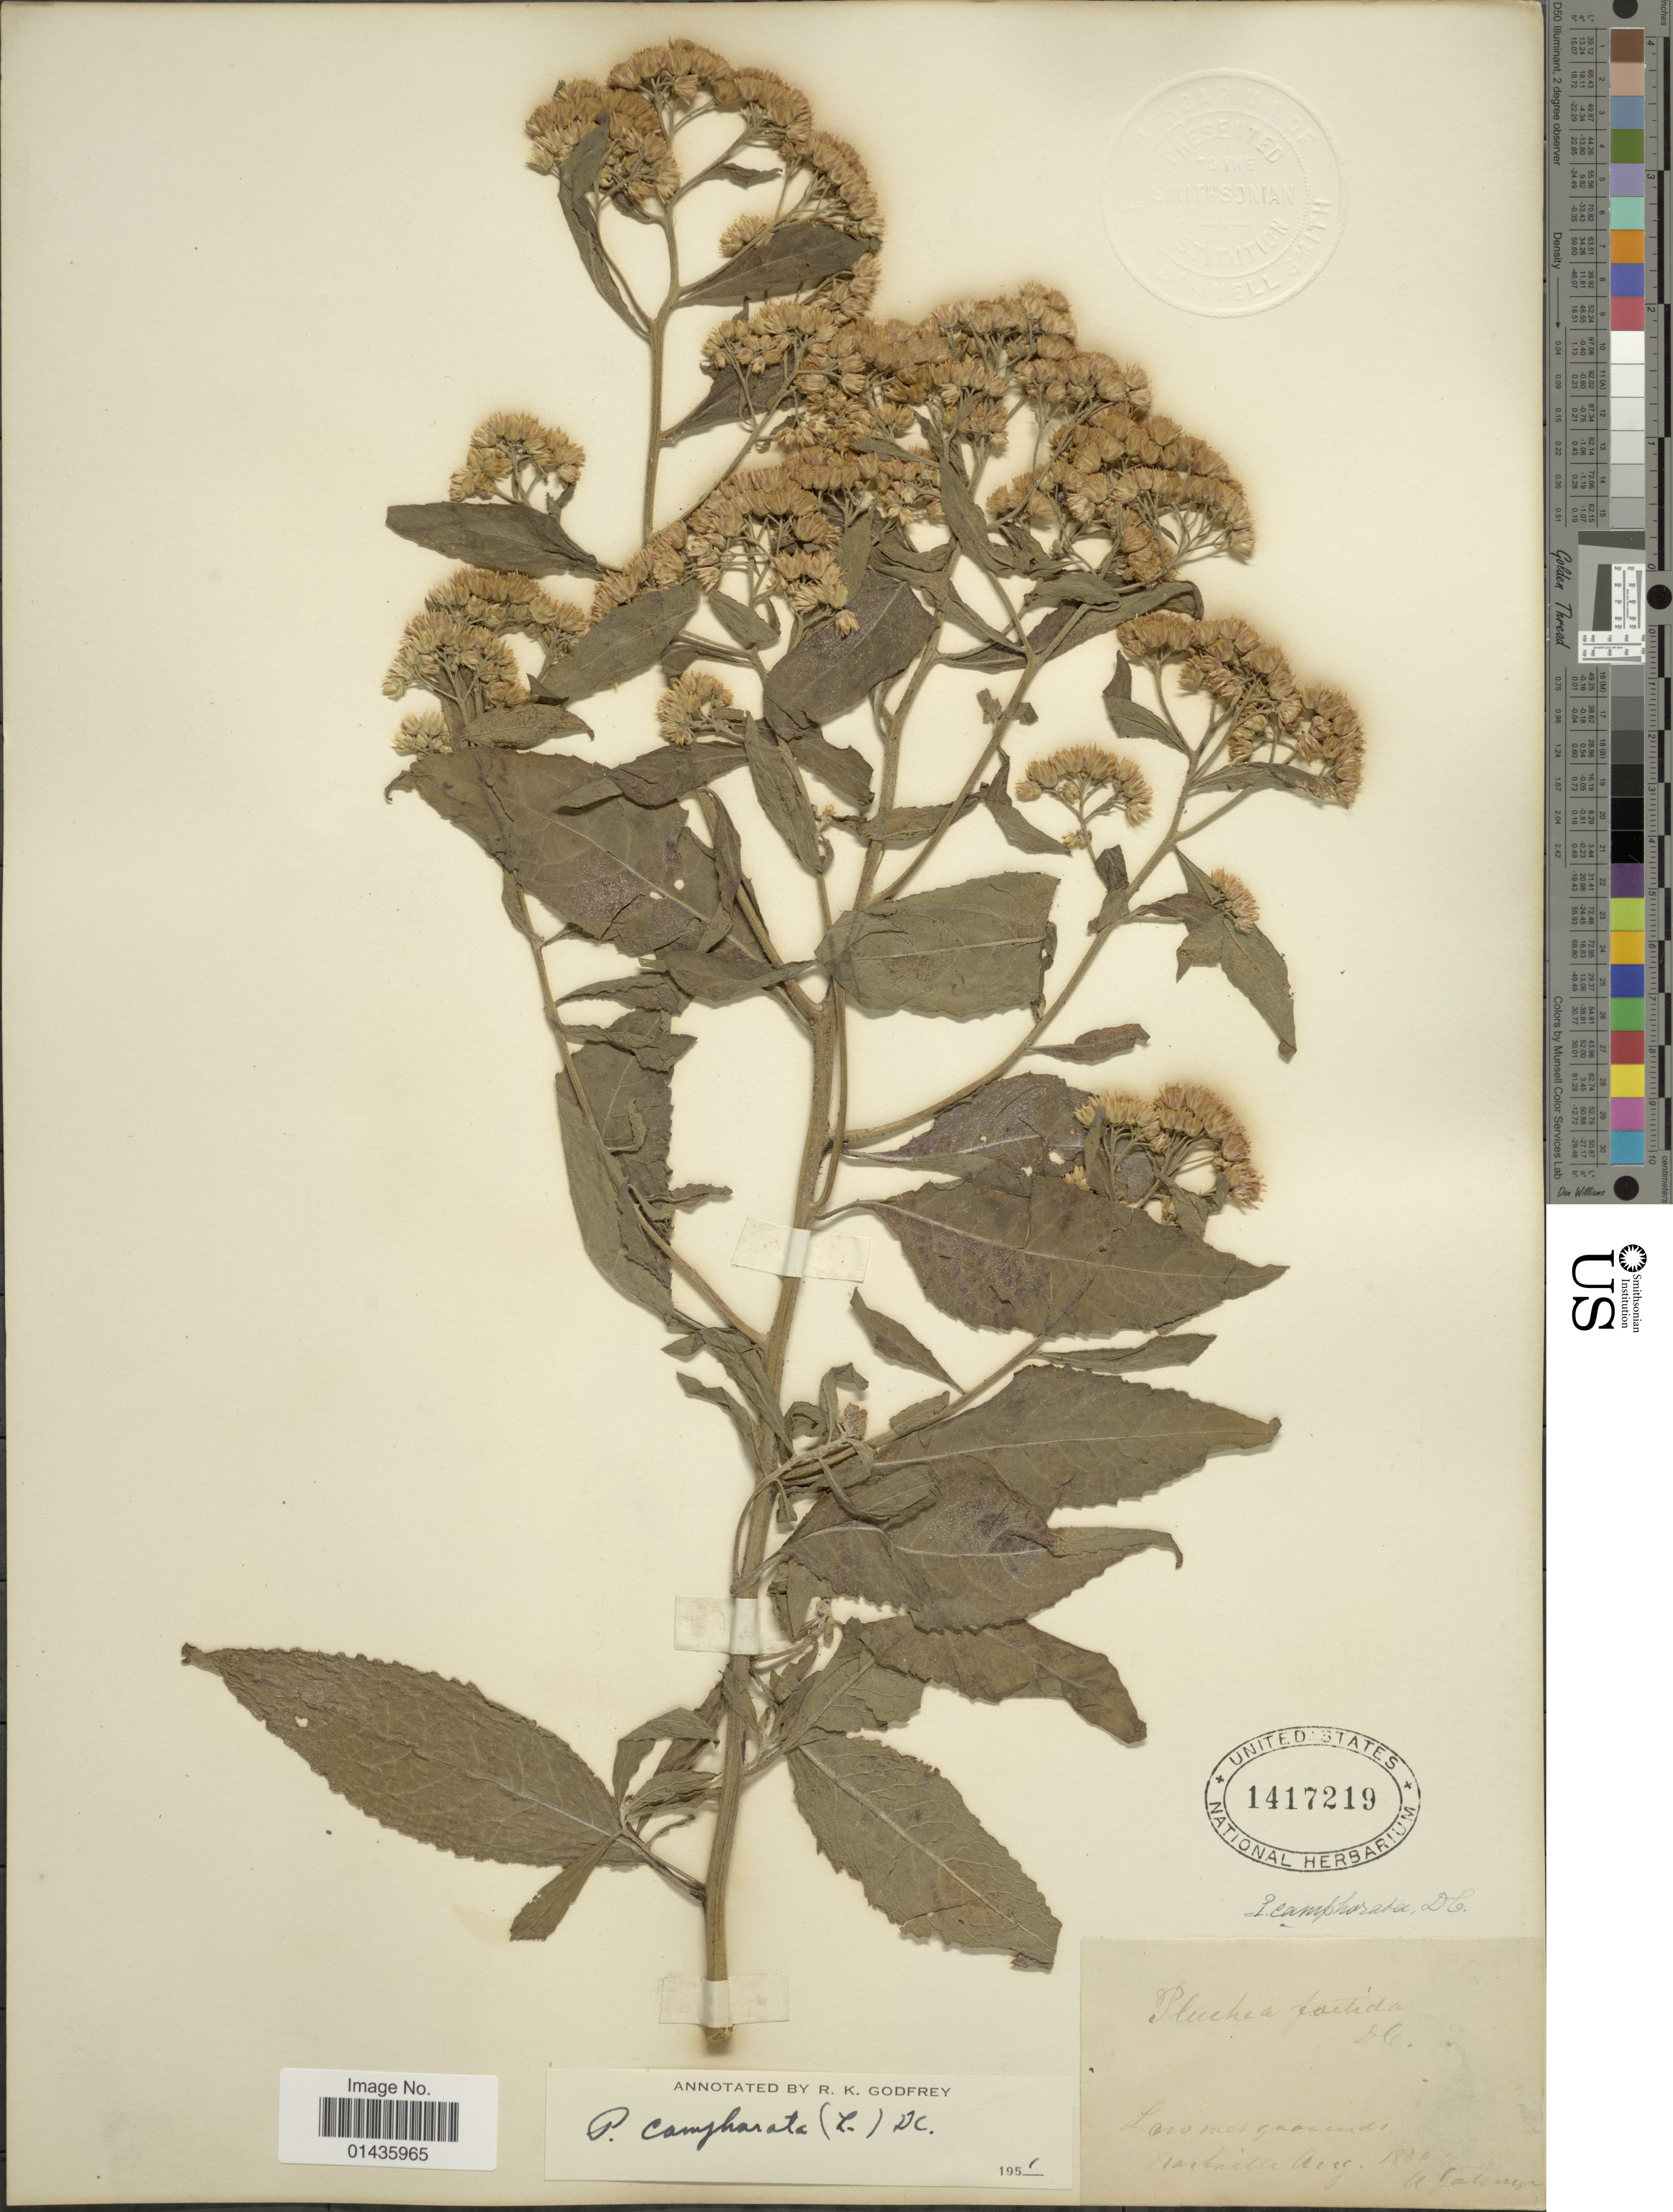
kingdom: Plantae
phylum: Tracheophyta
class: Magnoliopsida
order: Asterales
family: Asteraceae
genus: Pluchea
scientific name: Pluchea camphorata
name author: (L.) DC.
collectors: A. Gattinger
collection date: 1880-08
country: United States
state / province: Tennessee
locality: Nashville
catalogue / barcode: US 1417219